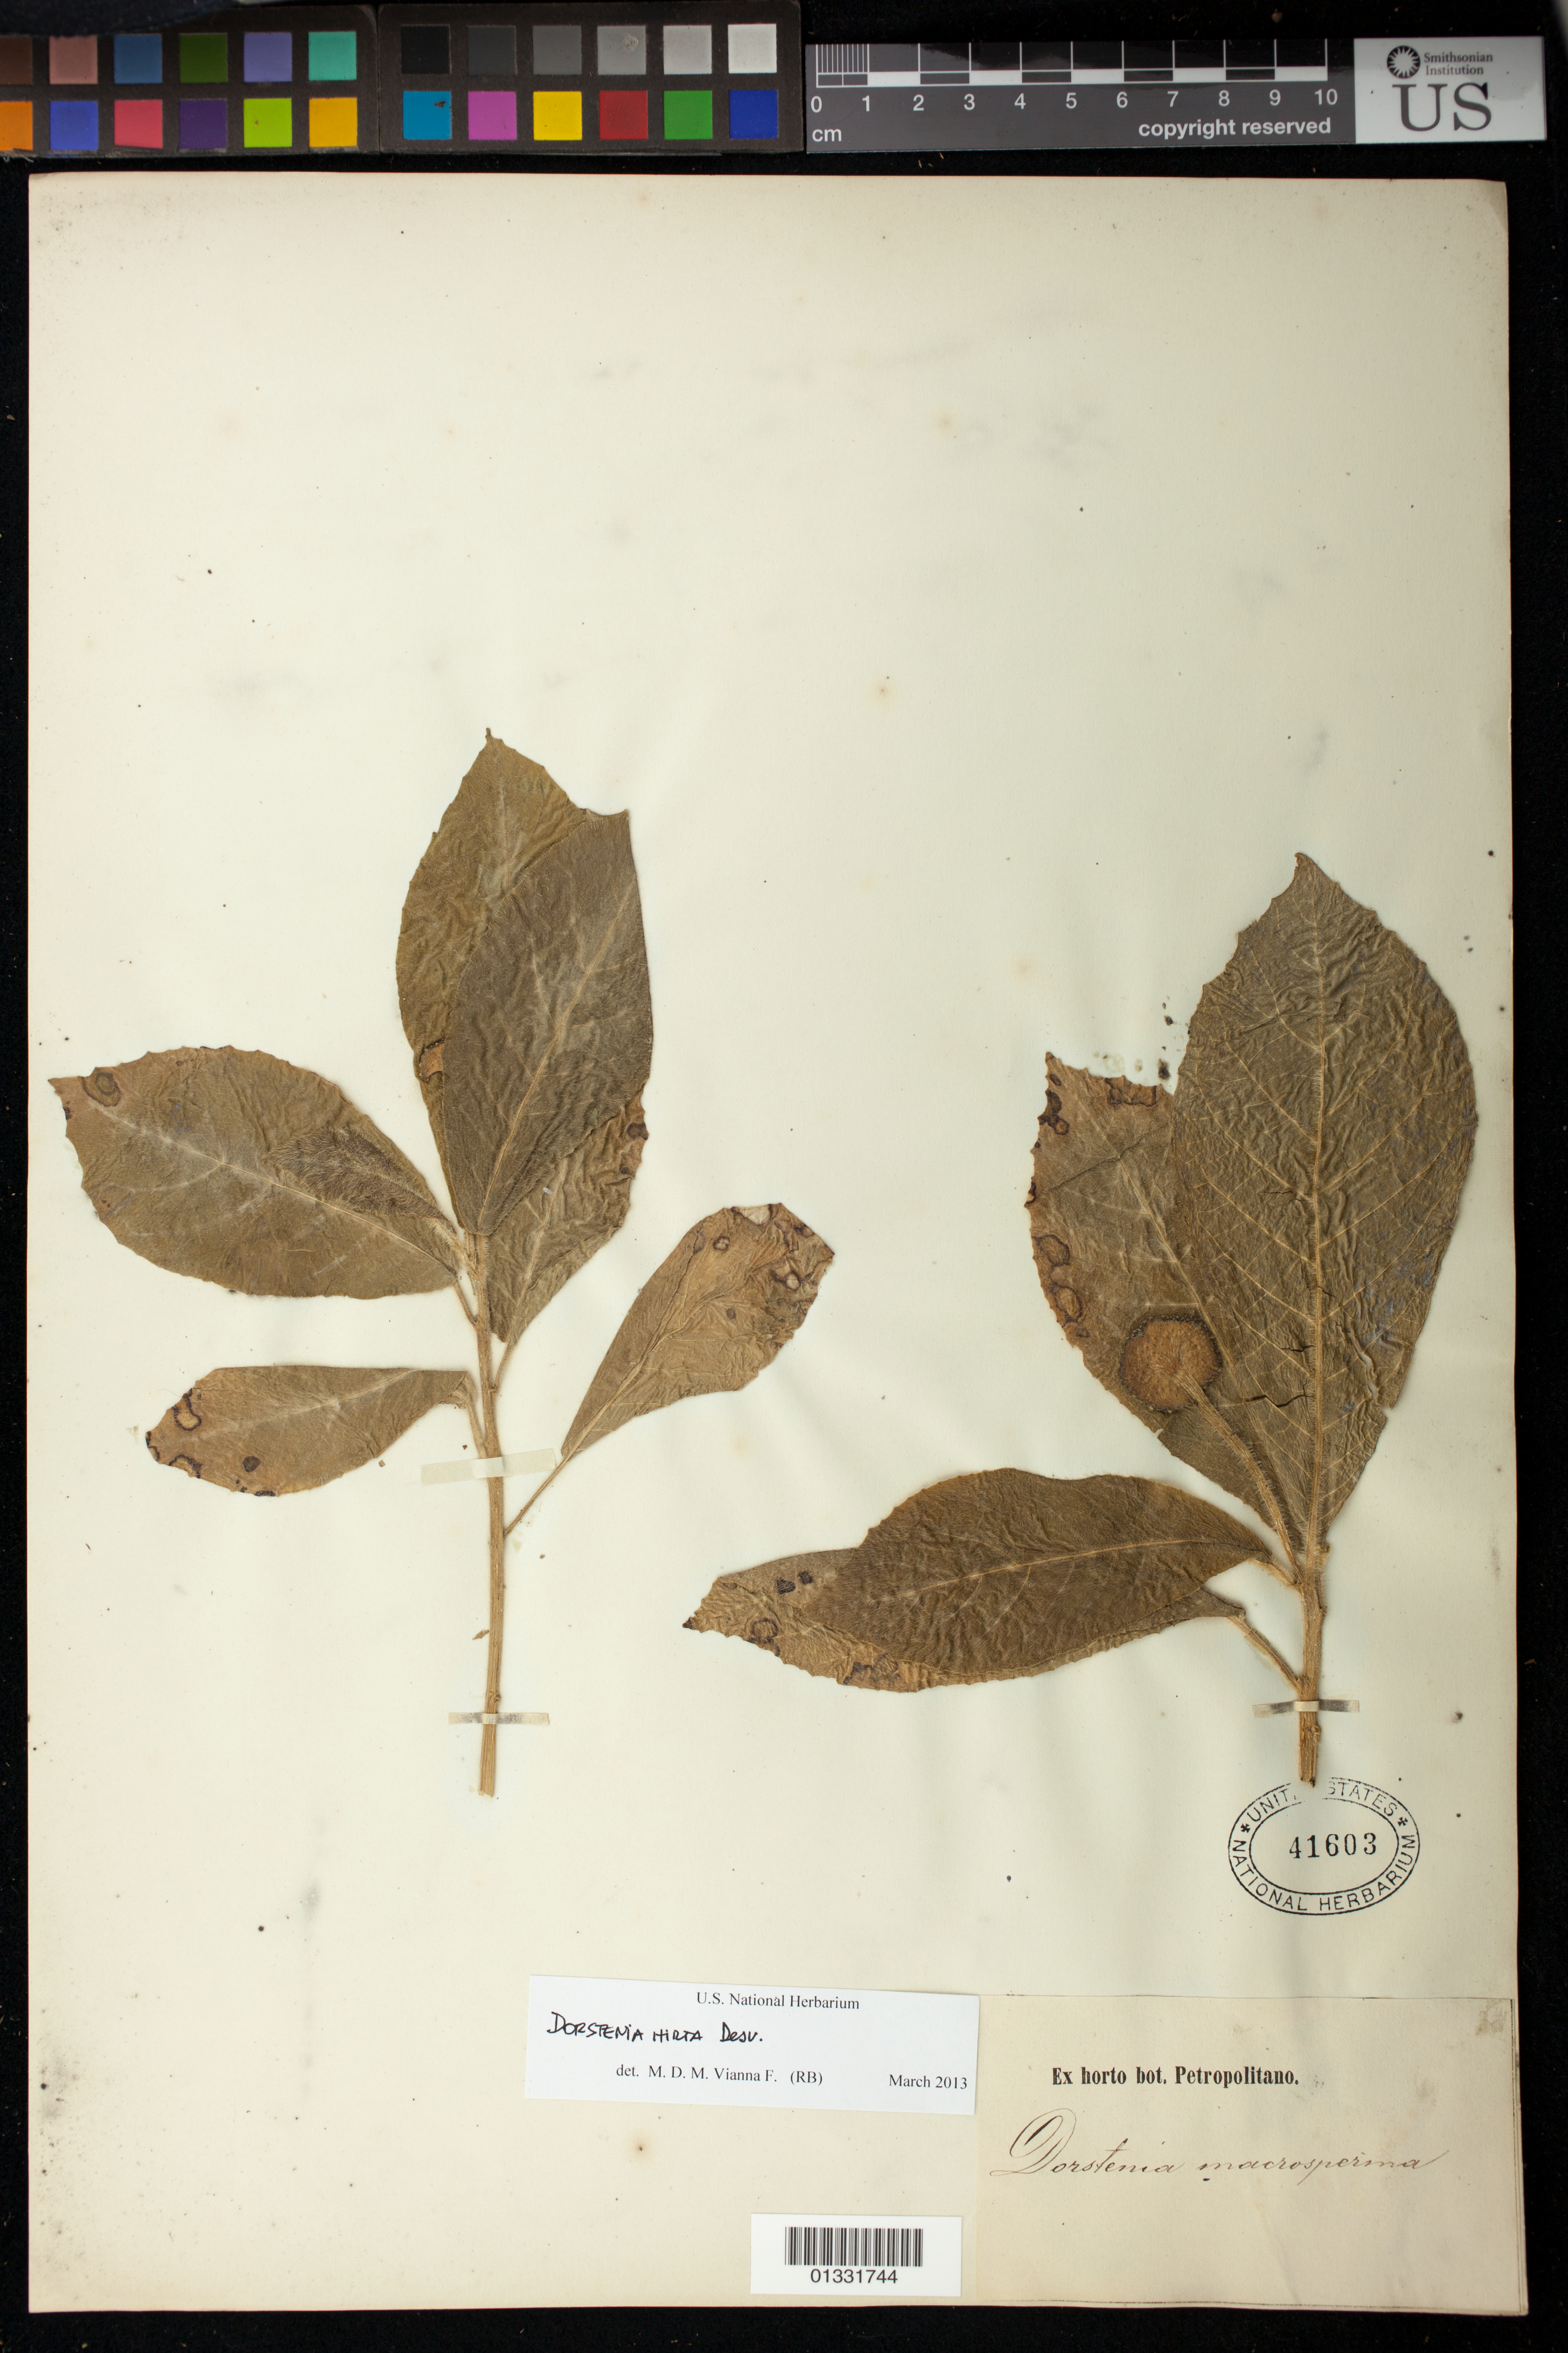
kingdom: Plantae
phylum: Tracheophyta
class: Magnoliopsida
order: Rosales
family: Moraceae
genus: Dorstenia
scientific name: Dorstenia hirta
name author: Desv.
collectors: ex Horto Bot. Petropolitano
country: Brazil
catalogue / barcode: US 41603